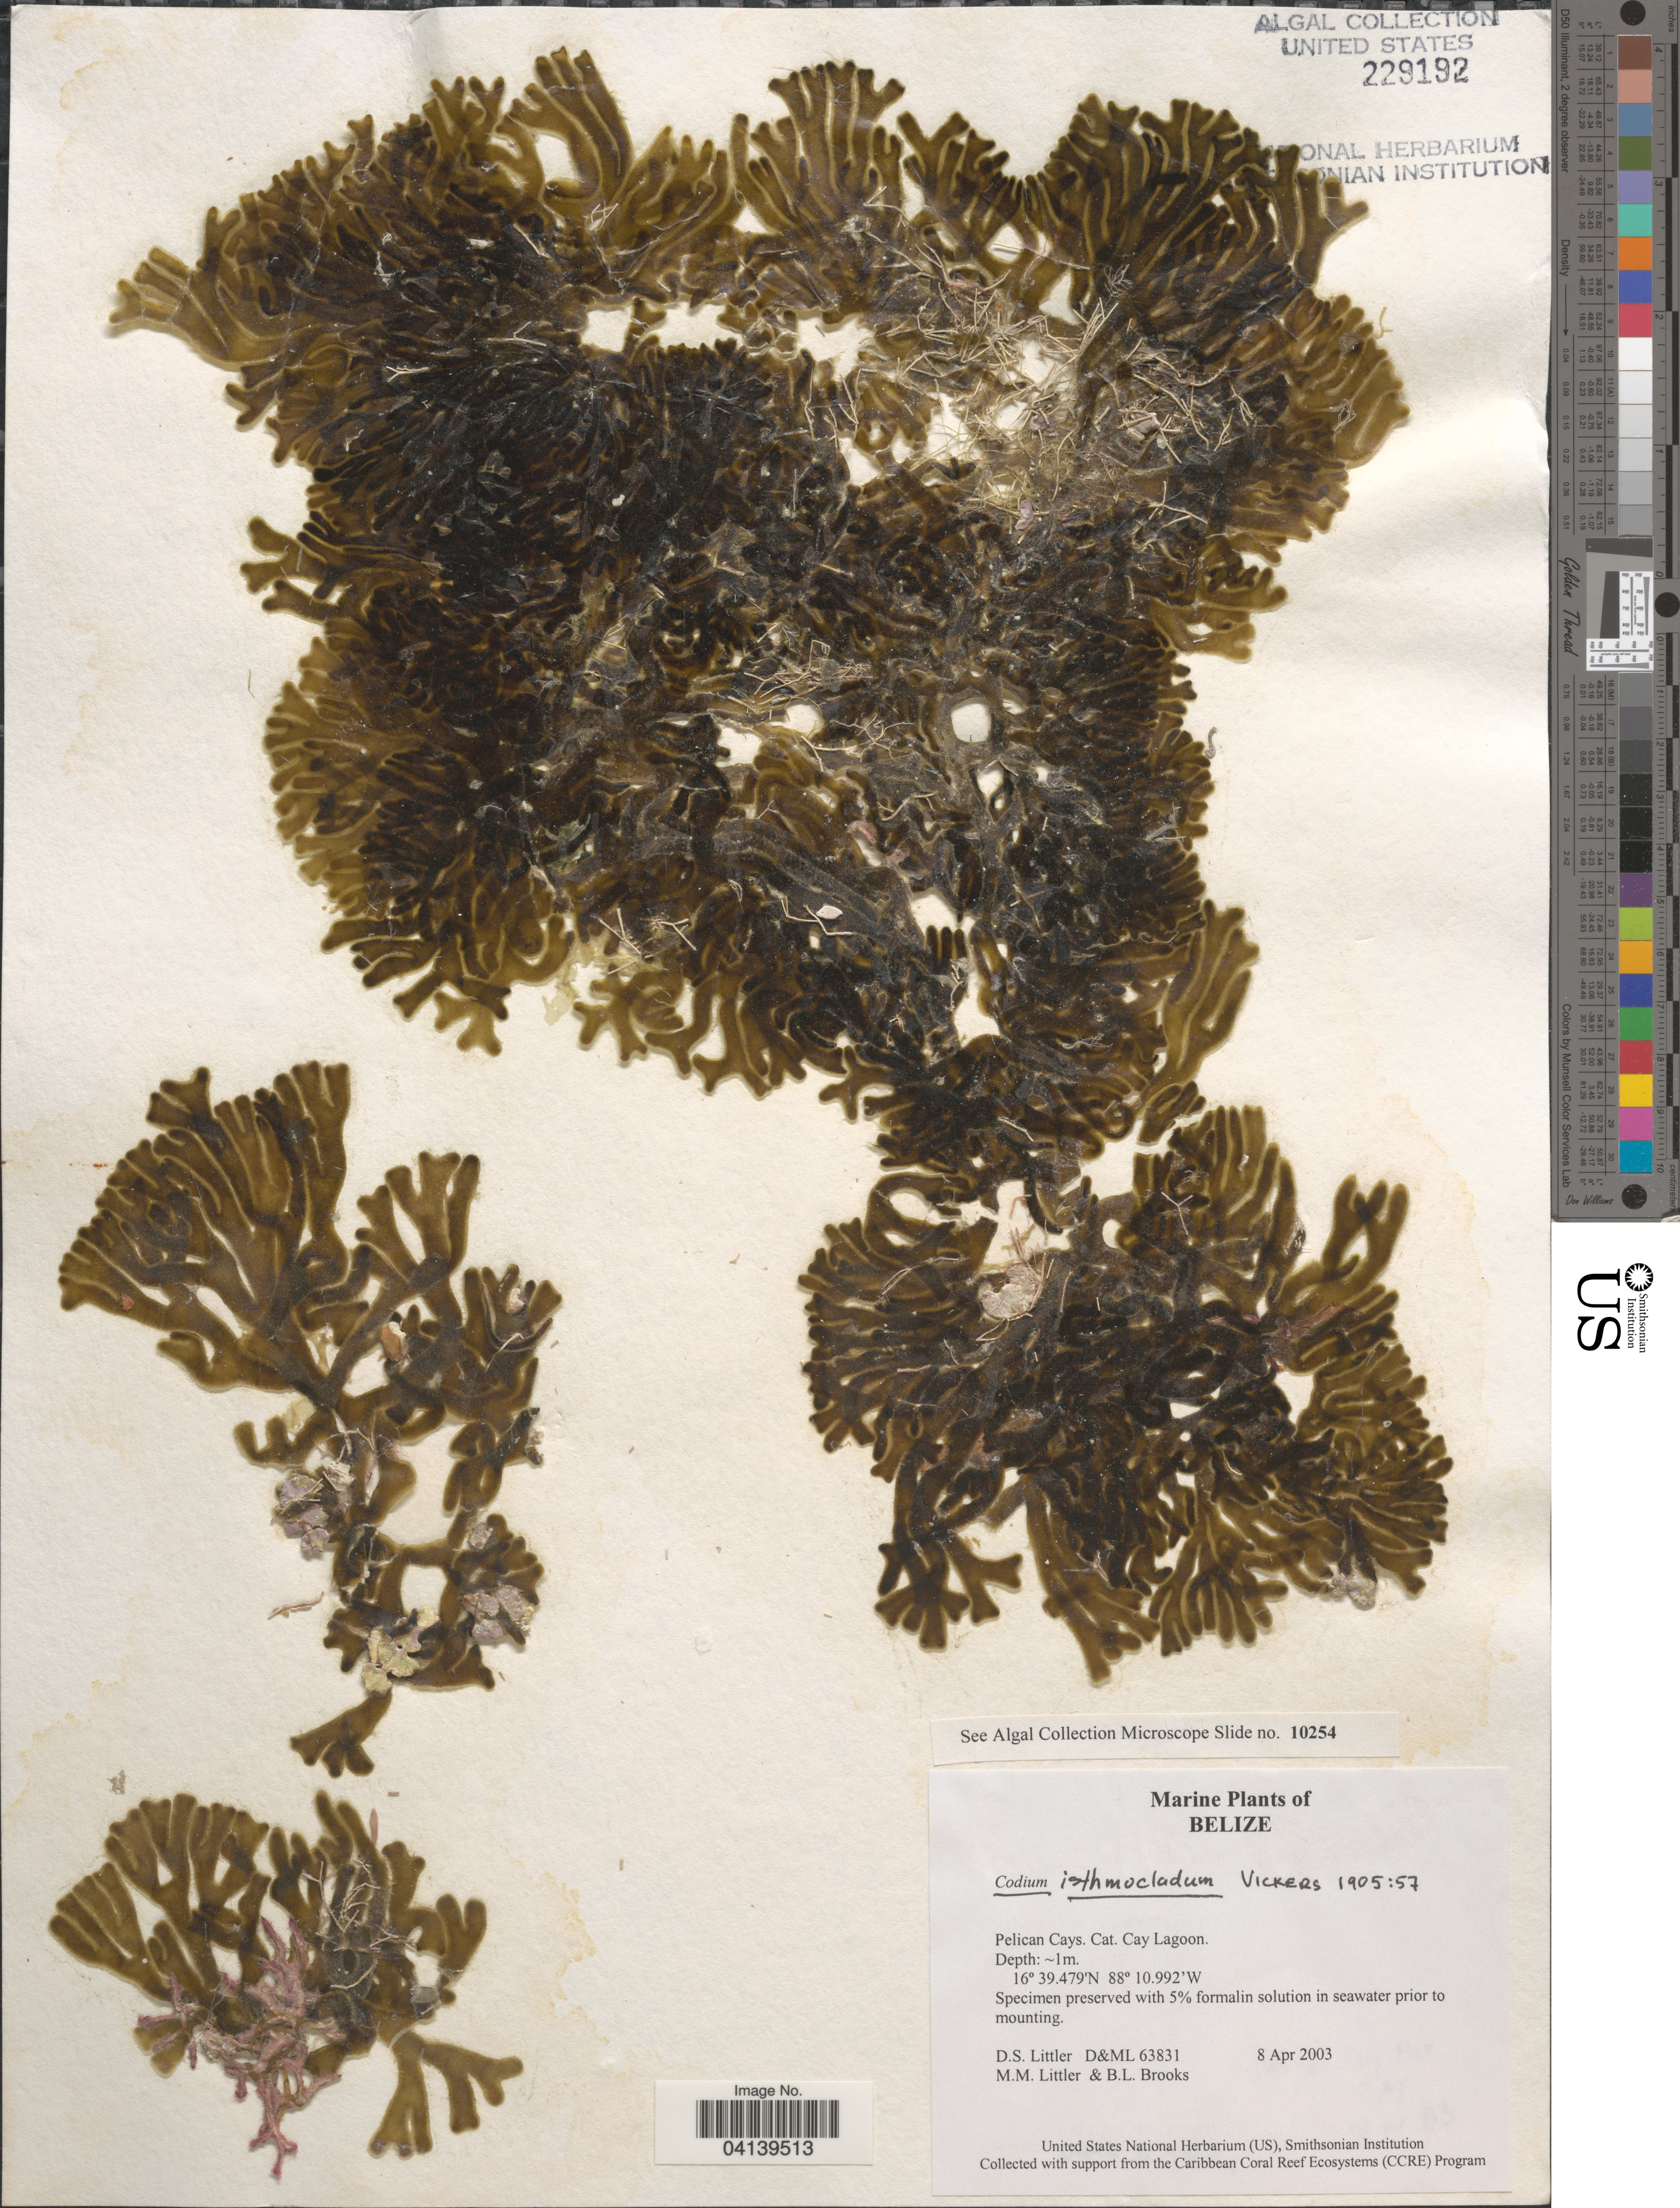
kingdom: Plantae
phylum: Chlorophyta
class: Ulvophyceae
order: Bryopsidales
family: Codiaceae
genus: Codium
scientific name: Codium isthmocladum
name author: Vickers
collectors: D. S. Littler & B. Brooks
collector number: D&ML63831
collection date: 2003-04-08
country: Belize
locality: Pelican Cays. Cat. Cay Lagoon.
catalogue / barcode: US 229192